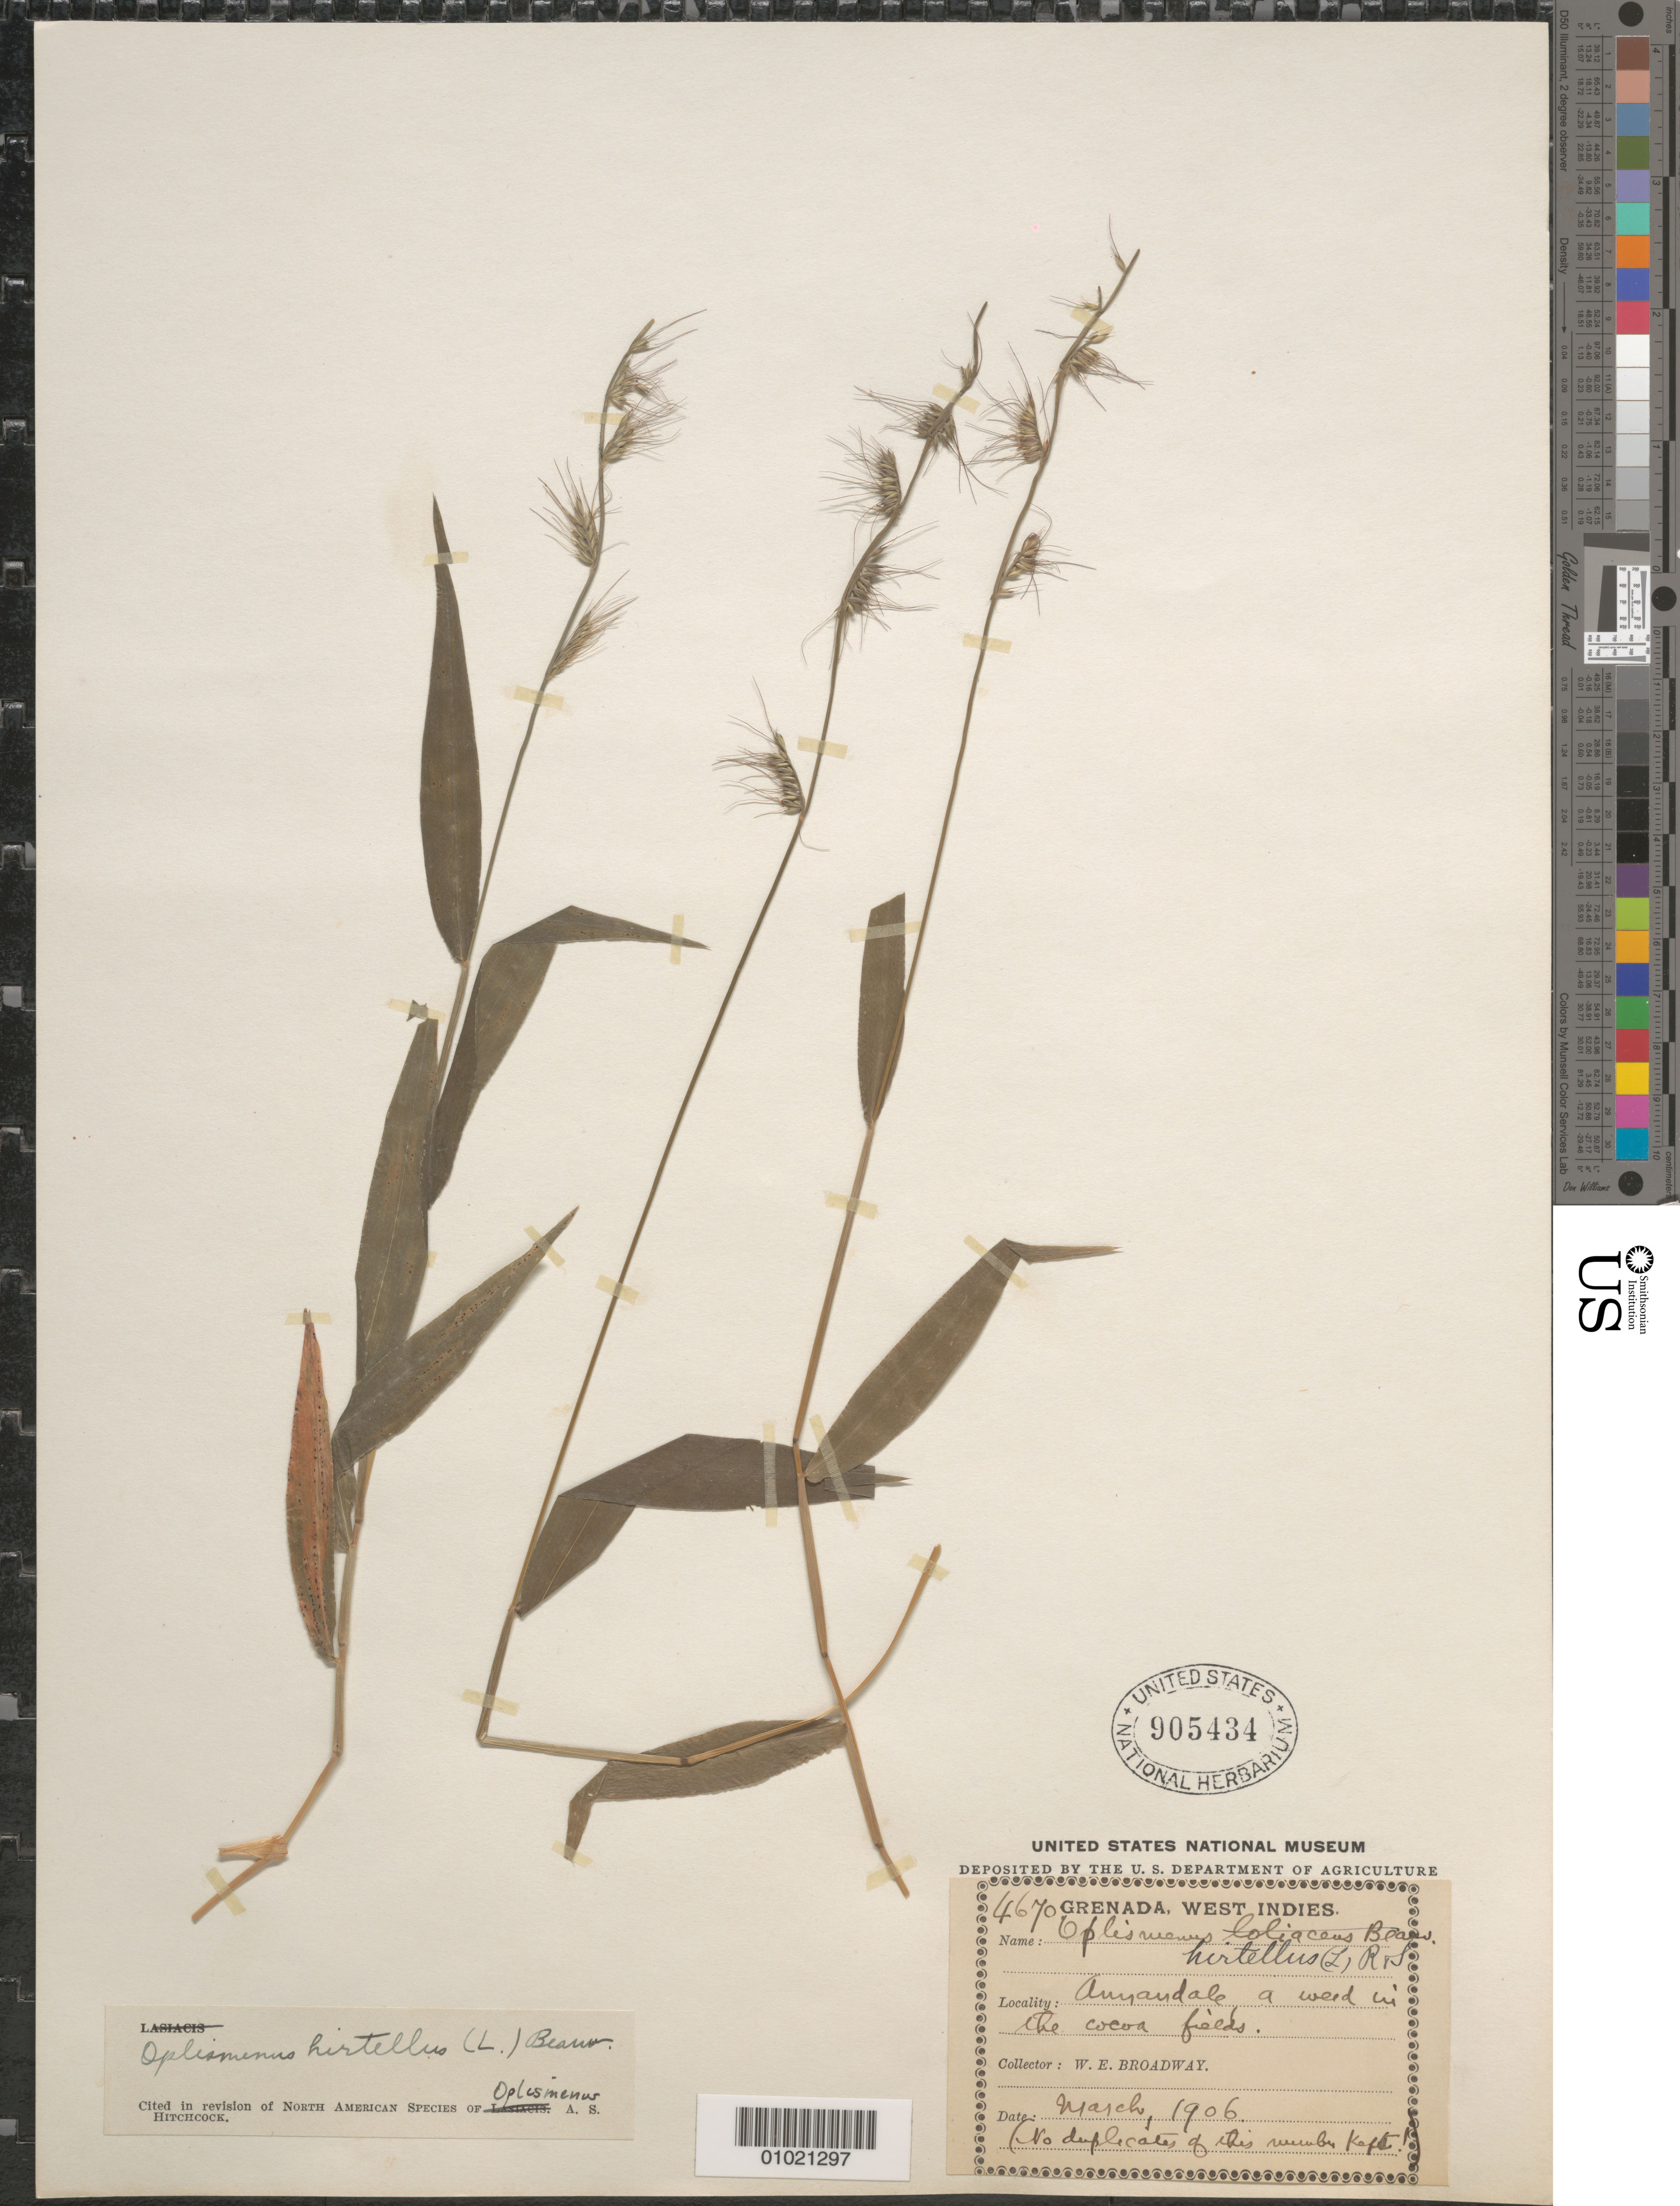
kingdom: Plantae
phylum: Tracheophyta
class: Liliopsida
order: Poales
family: Poaceae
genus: Oplismenus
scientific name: Oplismenus borhidii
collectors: W. E. Broadway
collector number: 4670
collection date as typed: Mar 1906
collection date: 1906-03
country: Grenada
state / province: Saint George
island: Grenada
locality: Annandale, a weed in the cocoa fields.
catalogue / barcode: US 905434